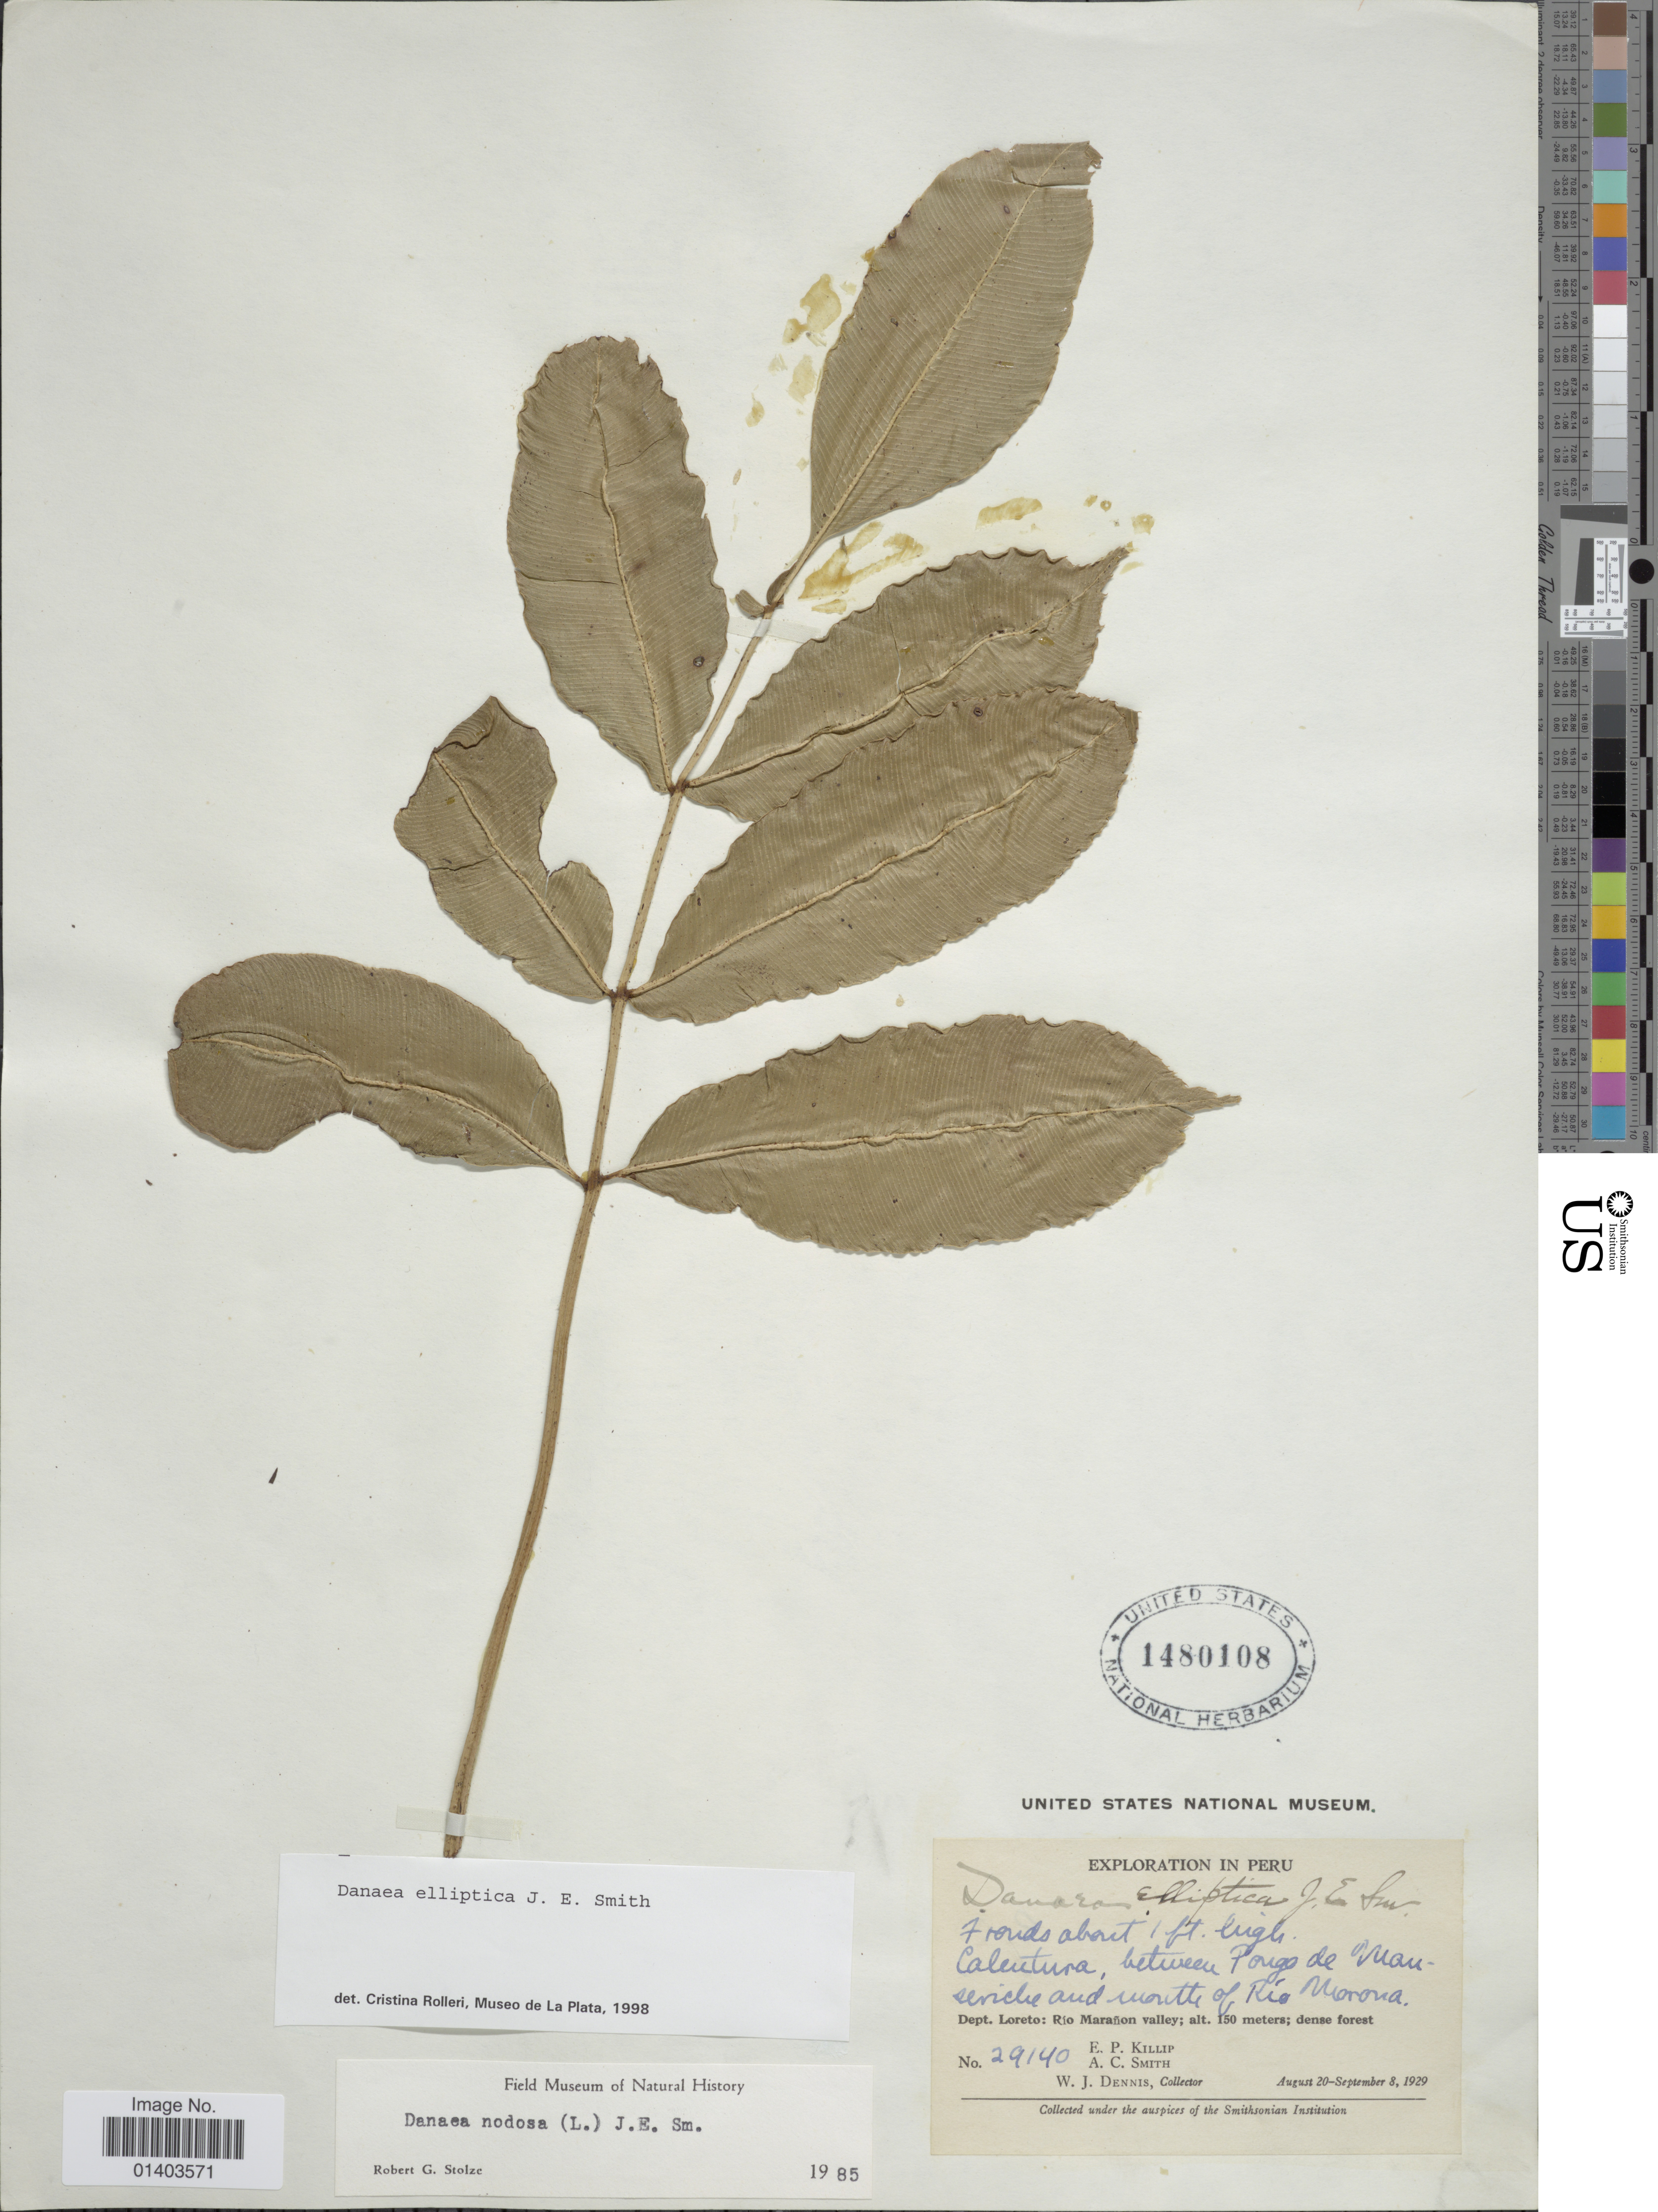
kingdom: Plantae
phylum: Tracheophyta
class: Polypodiopsida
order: Marattiales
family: Marattiaceae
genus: Danaea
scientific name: Danaea elliptica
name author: Sm.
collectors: E. P. Killip, A. C. Smith & W. J. Dennis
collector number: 29140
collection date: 1929-08-20/1929-09-08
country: Peru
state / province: Loreto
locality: Calentura, between Ponge de Manseriche and mouth of Río marona, Dept Loreto: Rio Marañón valley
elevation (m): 150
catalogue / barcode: US 1480108